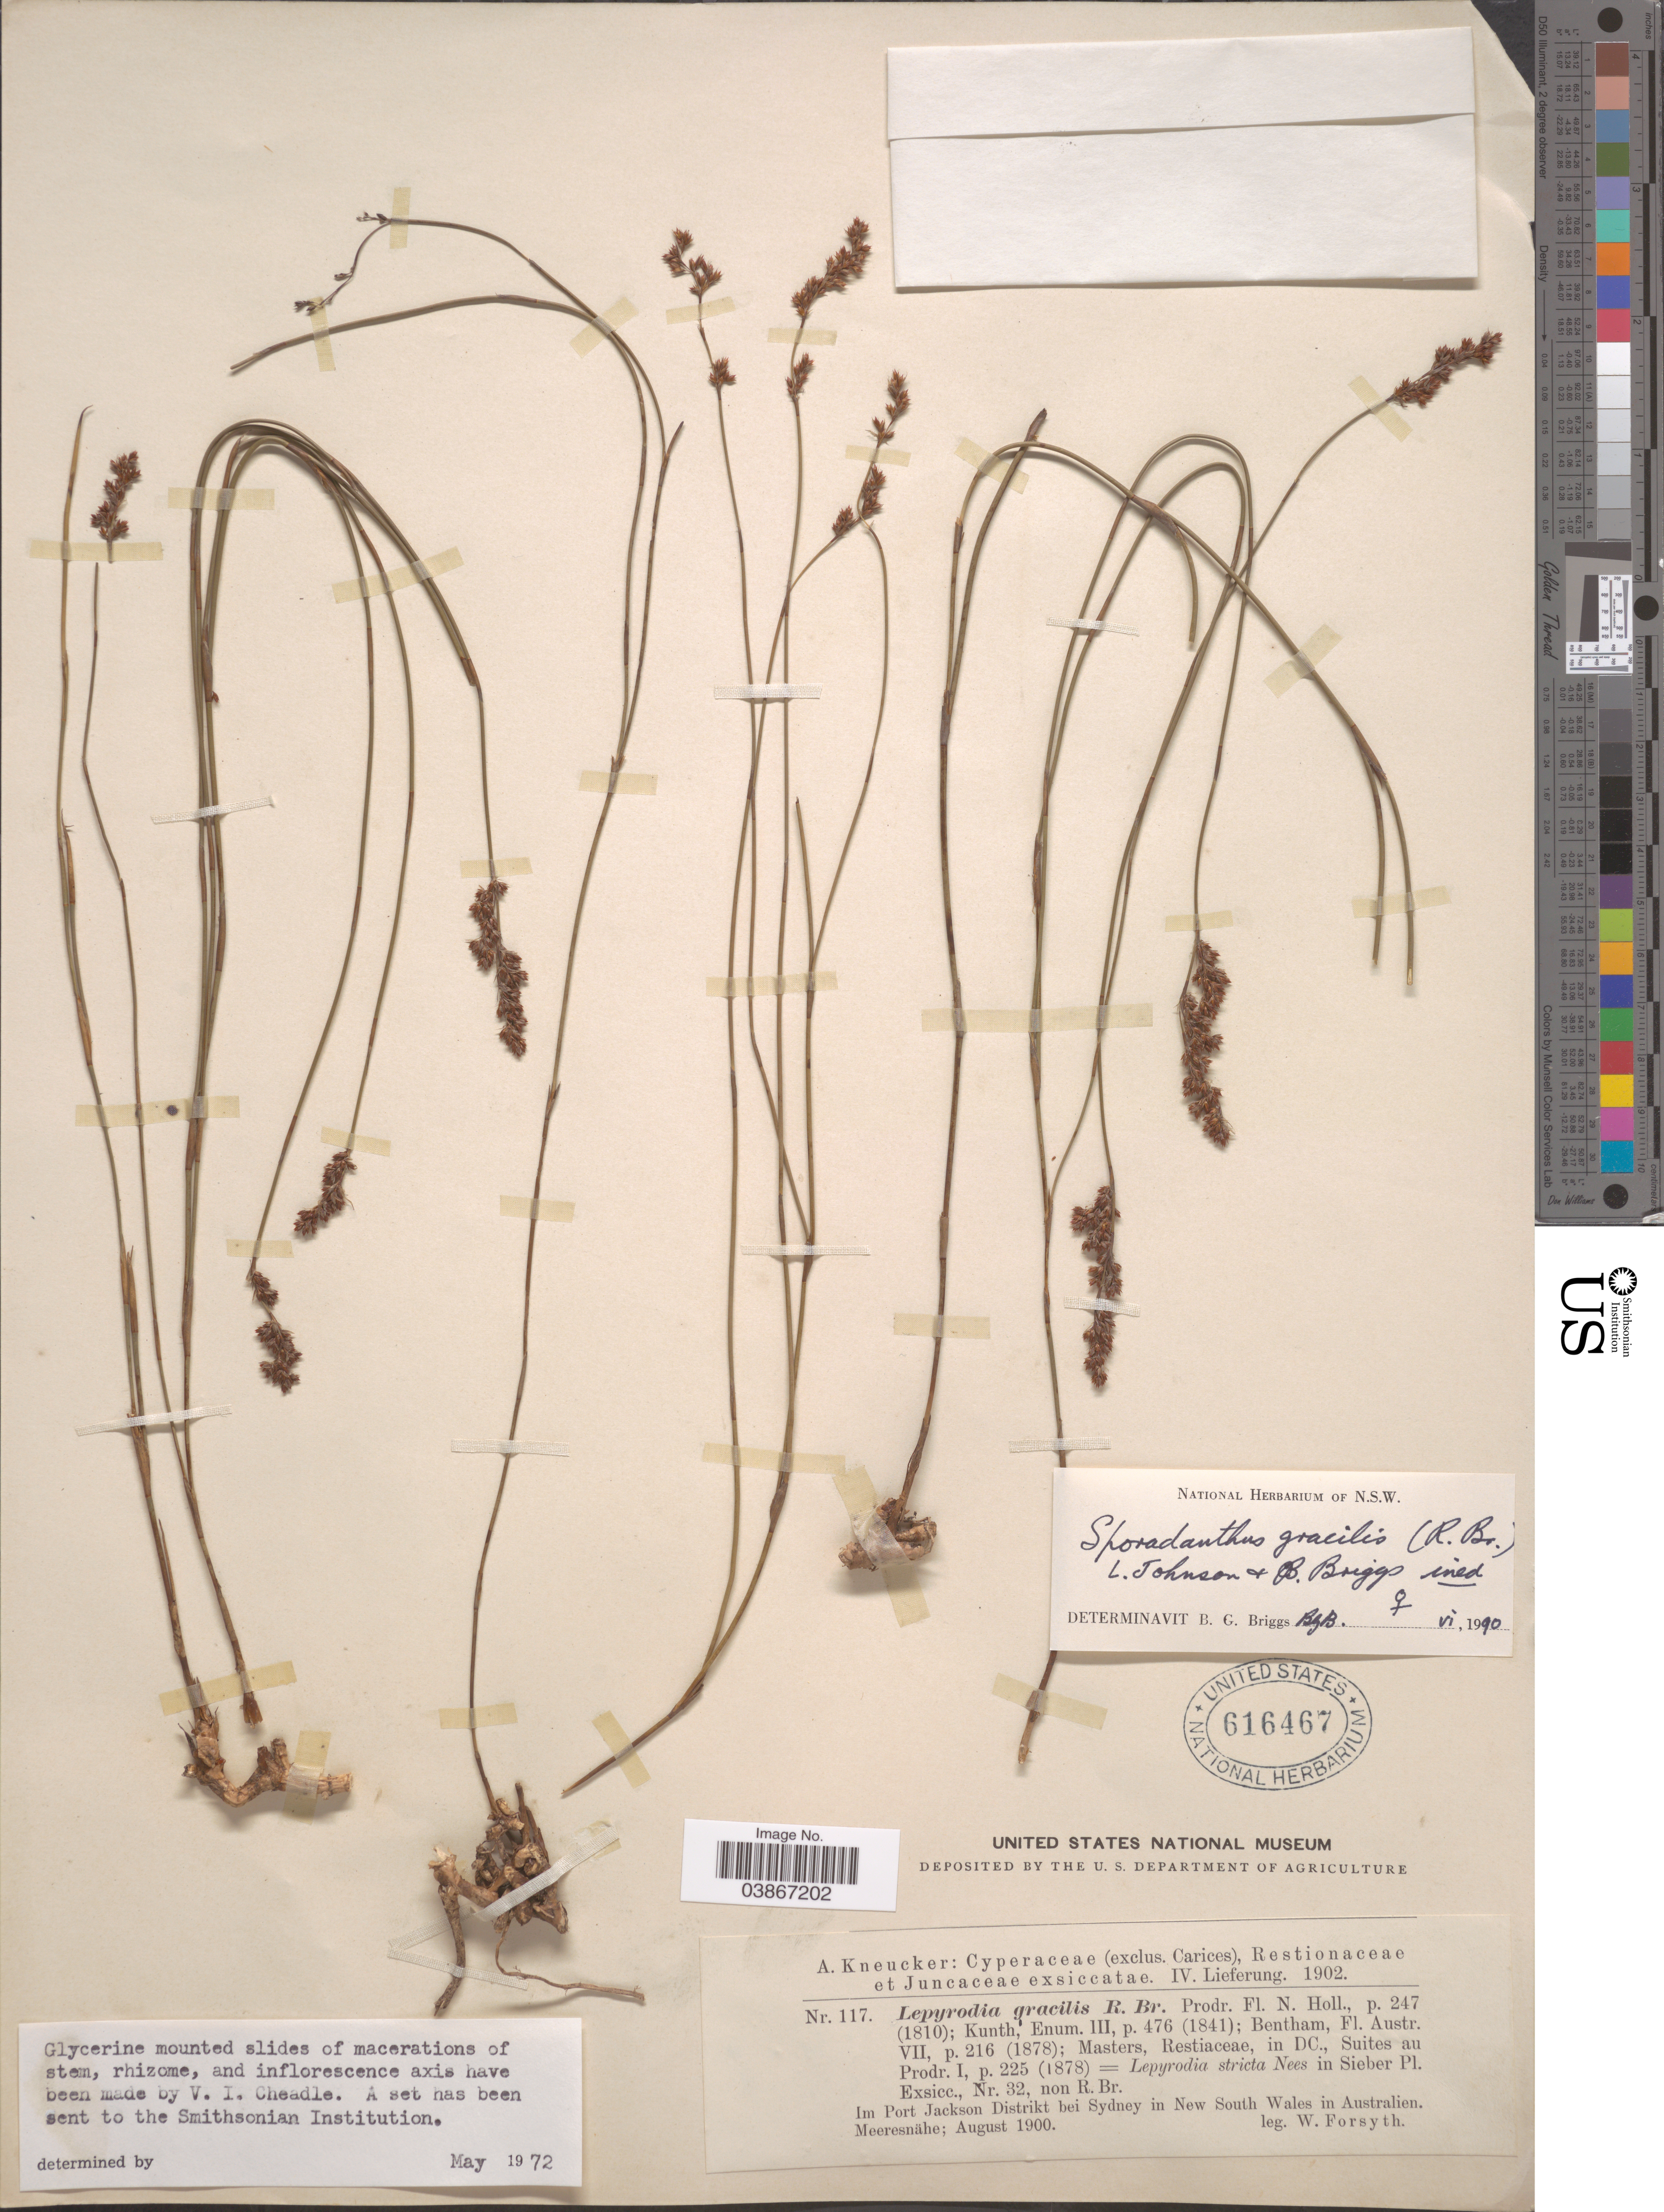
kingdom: Plantae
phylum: Tracheophyta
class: Liliopsida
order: Poales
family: Restionaceae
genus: Sporadanthus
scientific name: Sporadanthus gracilis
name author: (R. Br.) B.G. Briggs & L.A.S. Johnson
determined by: Briggs, Barbara G.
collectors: W. Forsyth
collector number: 117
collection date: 1900-08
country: Australia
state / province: New South Wales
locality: Im Port Jackson Distrikt bei Sydney. Meeresnähe.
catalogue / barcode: US 616467